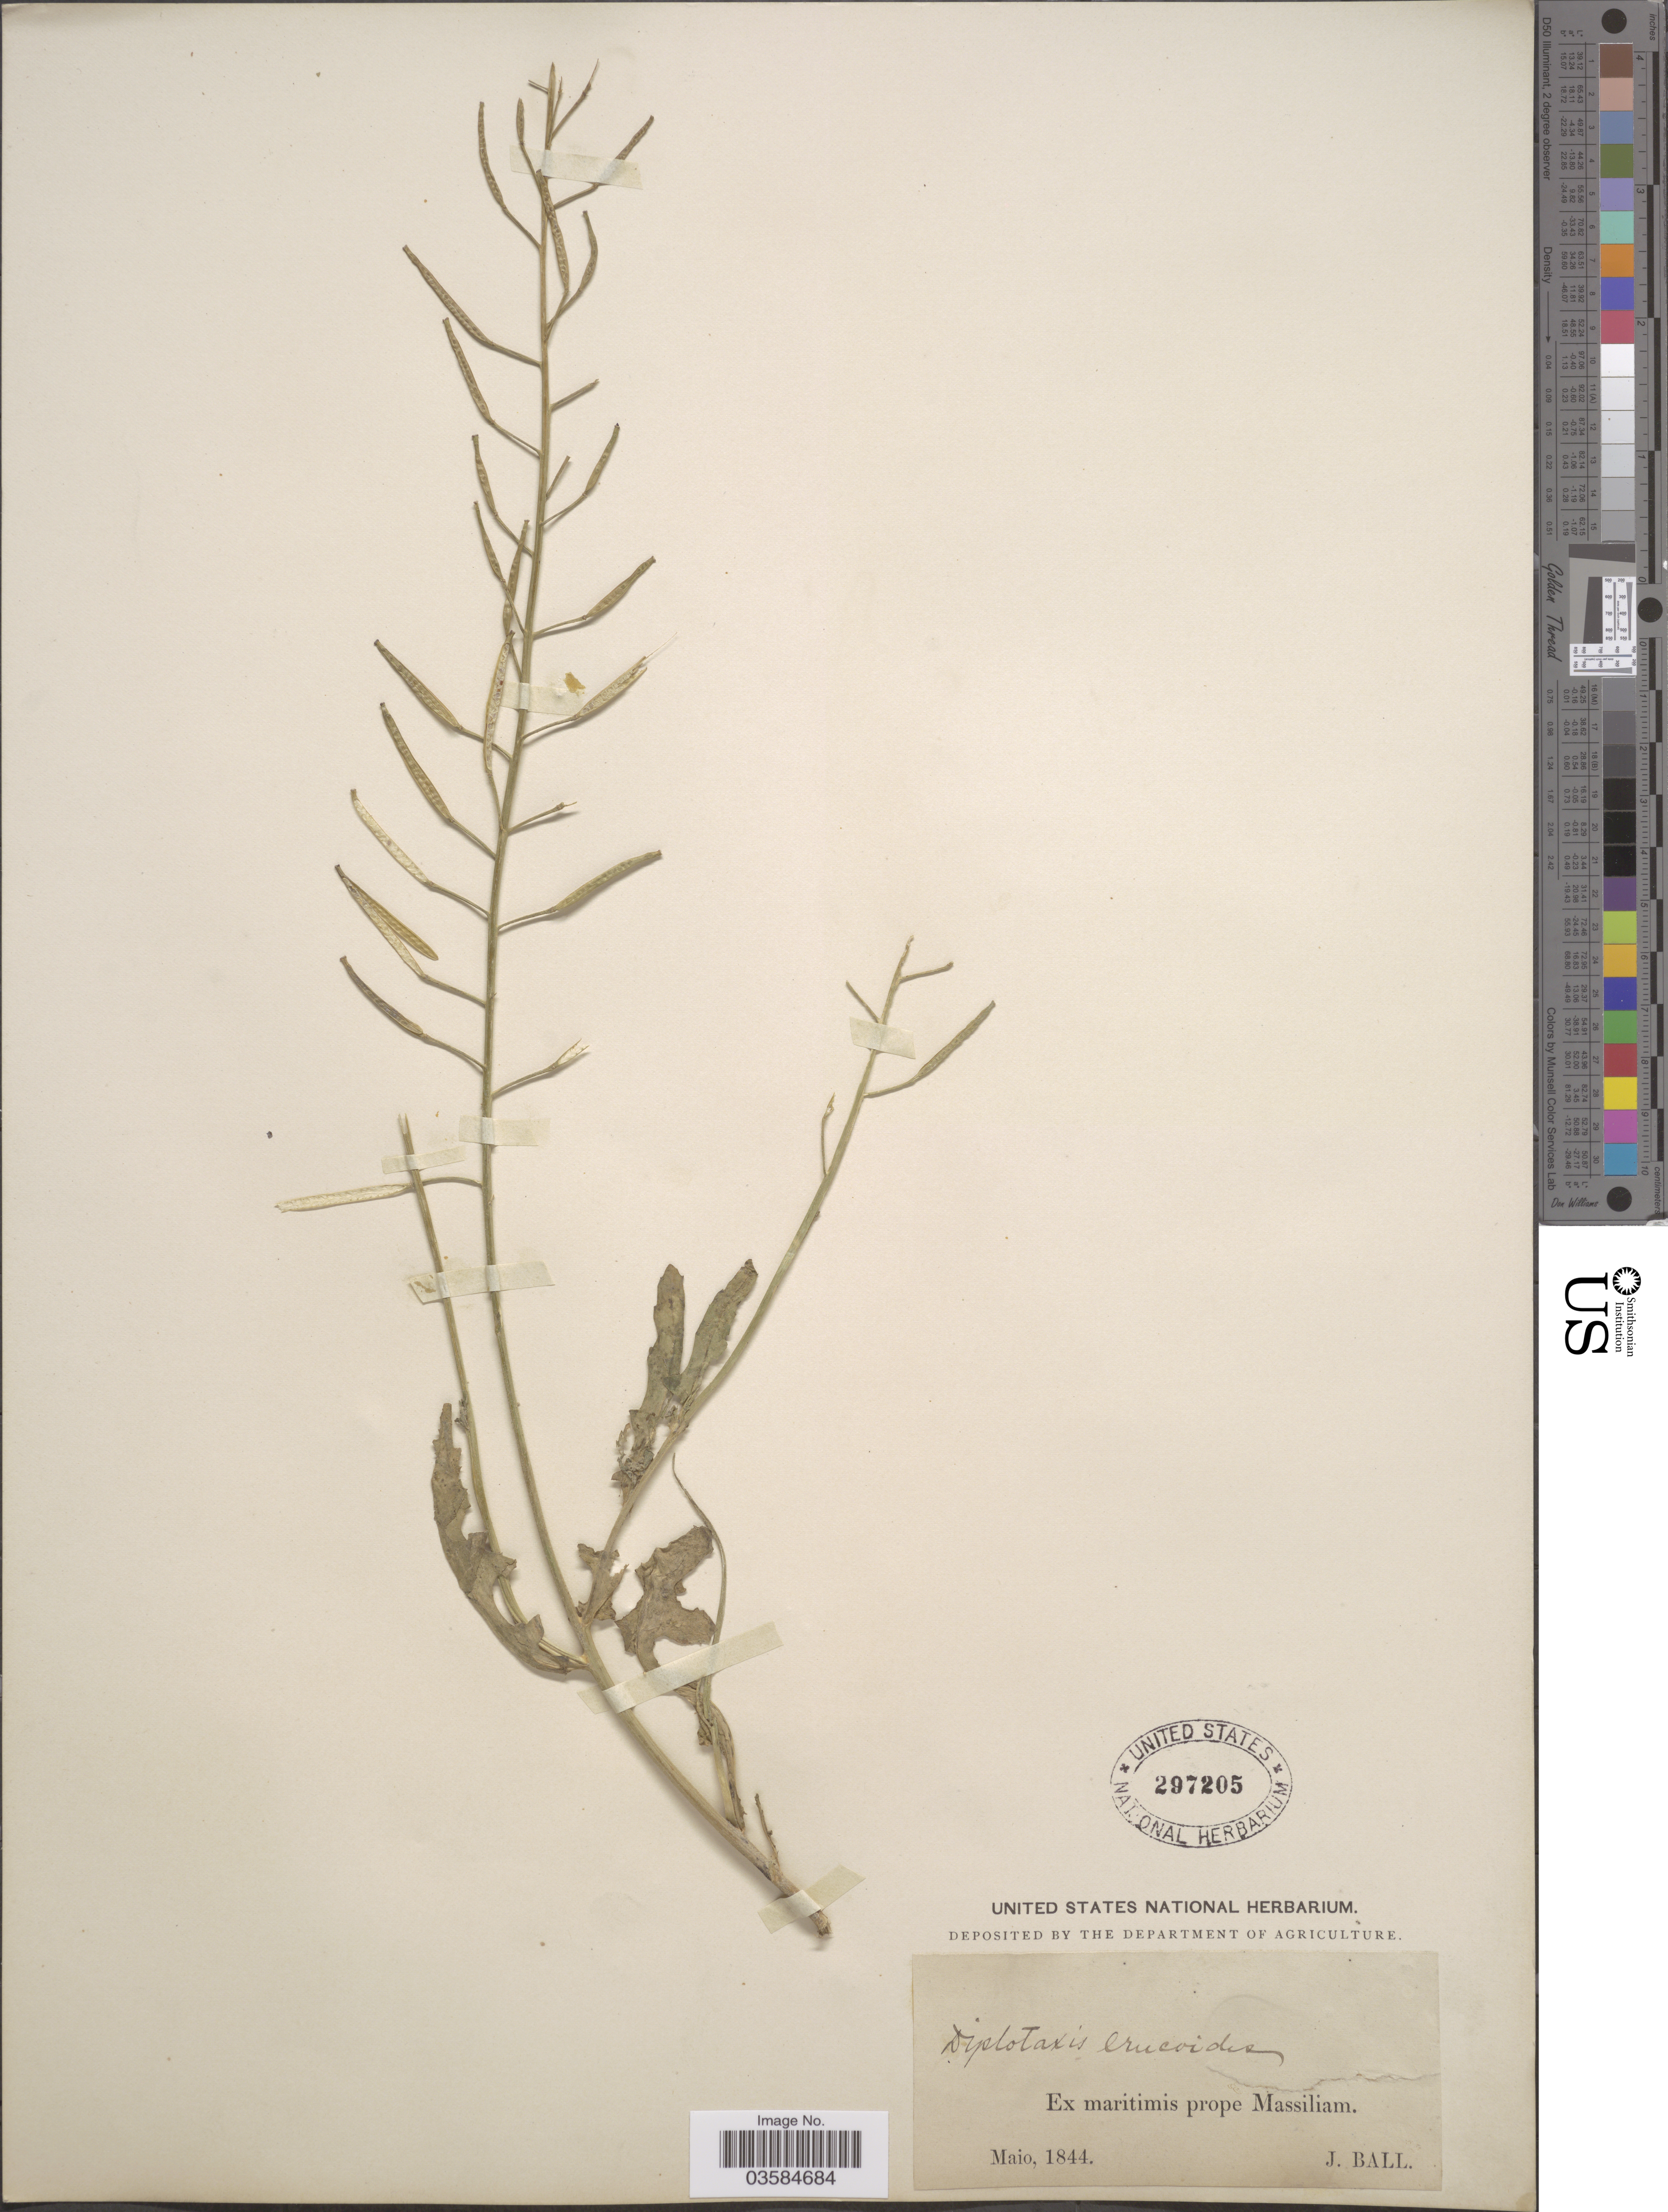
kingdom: Plantae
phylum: Tracheophyta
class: Magnoliopsida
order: Brassicales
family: Brassicaceae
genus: Diplotaxis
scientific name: Diplotaxis erucoides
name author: (L.) DC.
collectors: J. Ball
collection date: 1844-05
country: France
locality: Ex maritimis prope Massiliam.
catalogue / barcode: US 297205